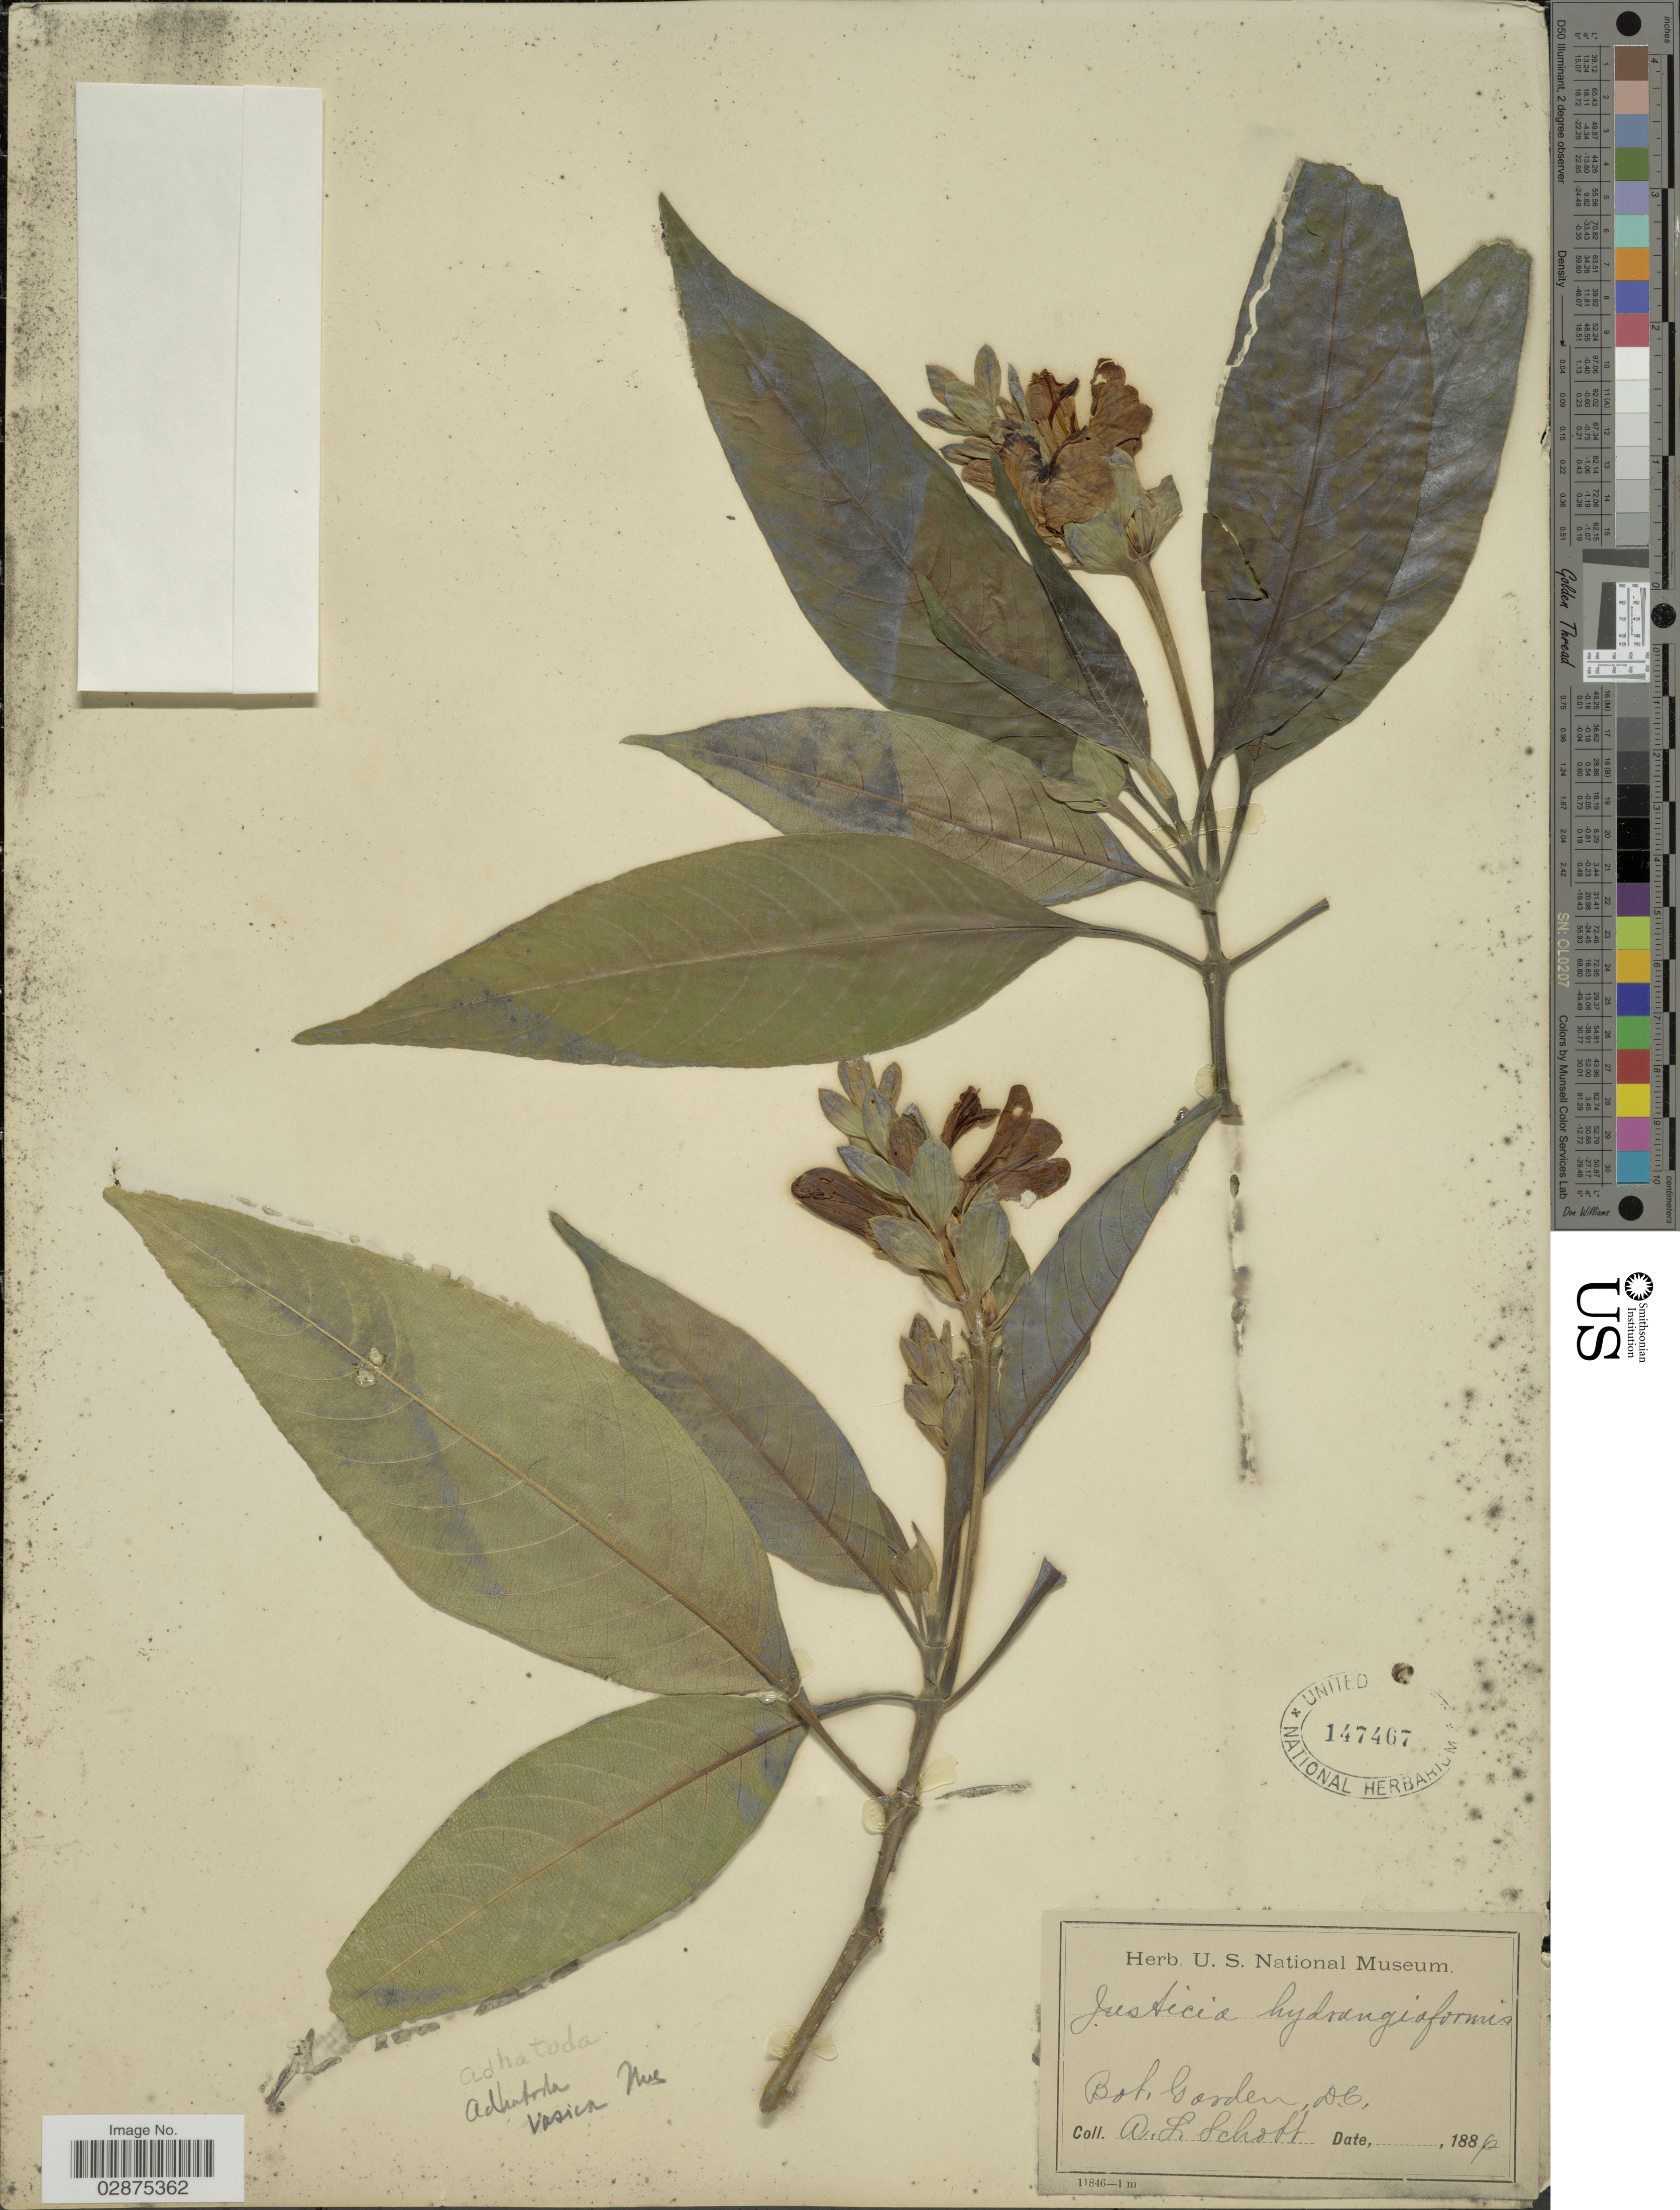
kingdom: Plantae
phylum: Tracheophyta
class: Magnoliopsida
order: Lamiales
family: Acanthaceae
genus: Justicia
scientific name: Justicia adhatoda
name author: L.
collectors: A. L. Schott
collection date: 1886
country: United States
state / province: District of Columbia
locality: Bot. Garden, D.C.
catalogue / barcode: US 147467